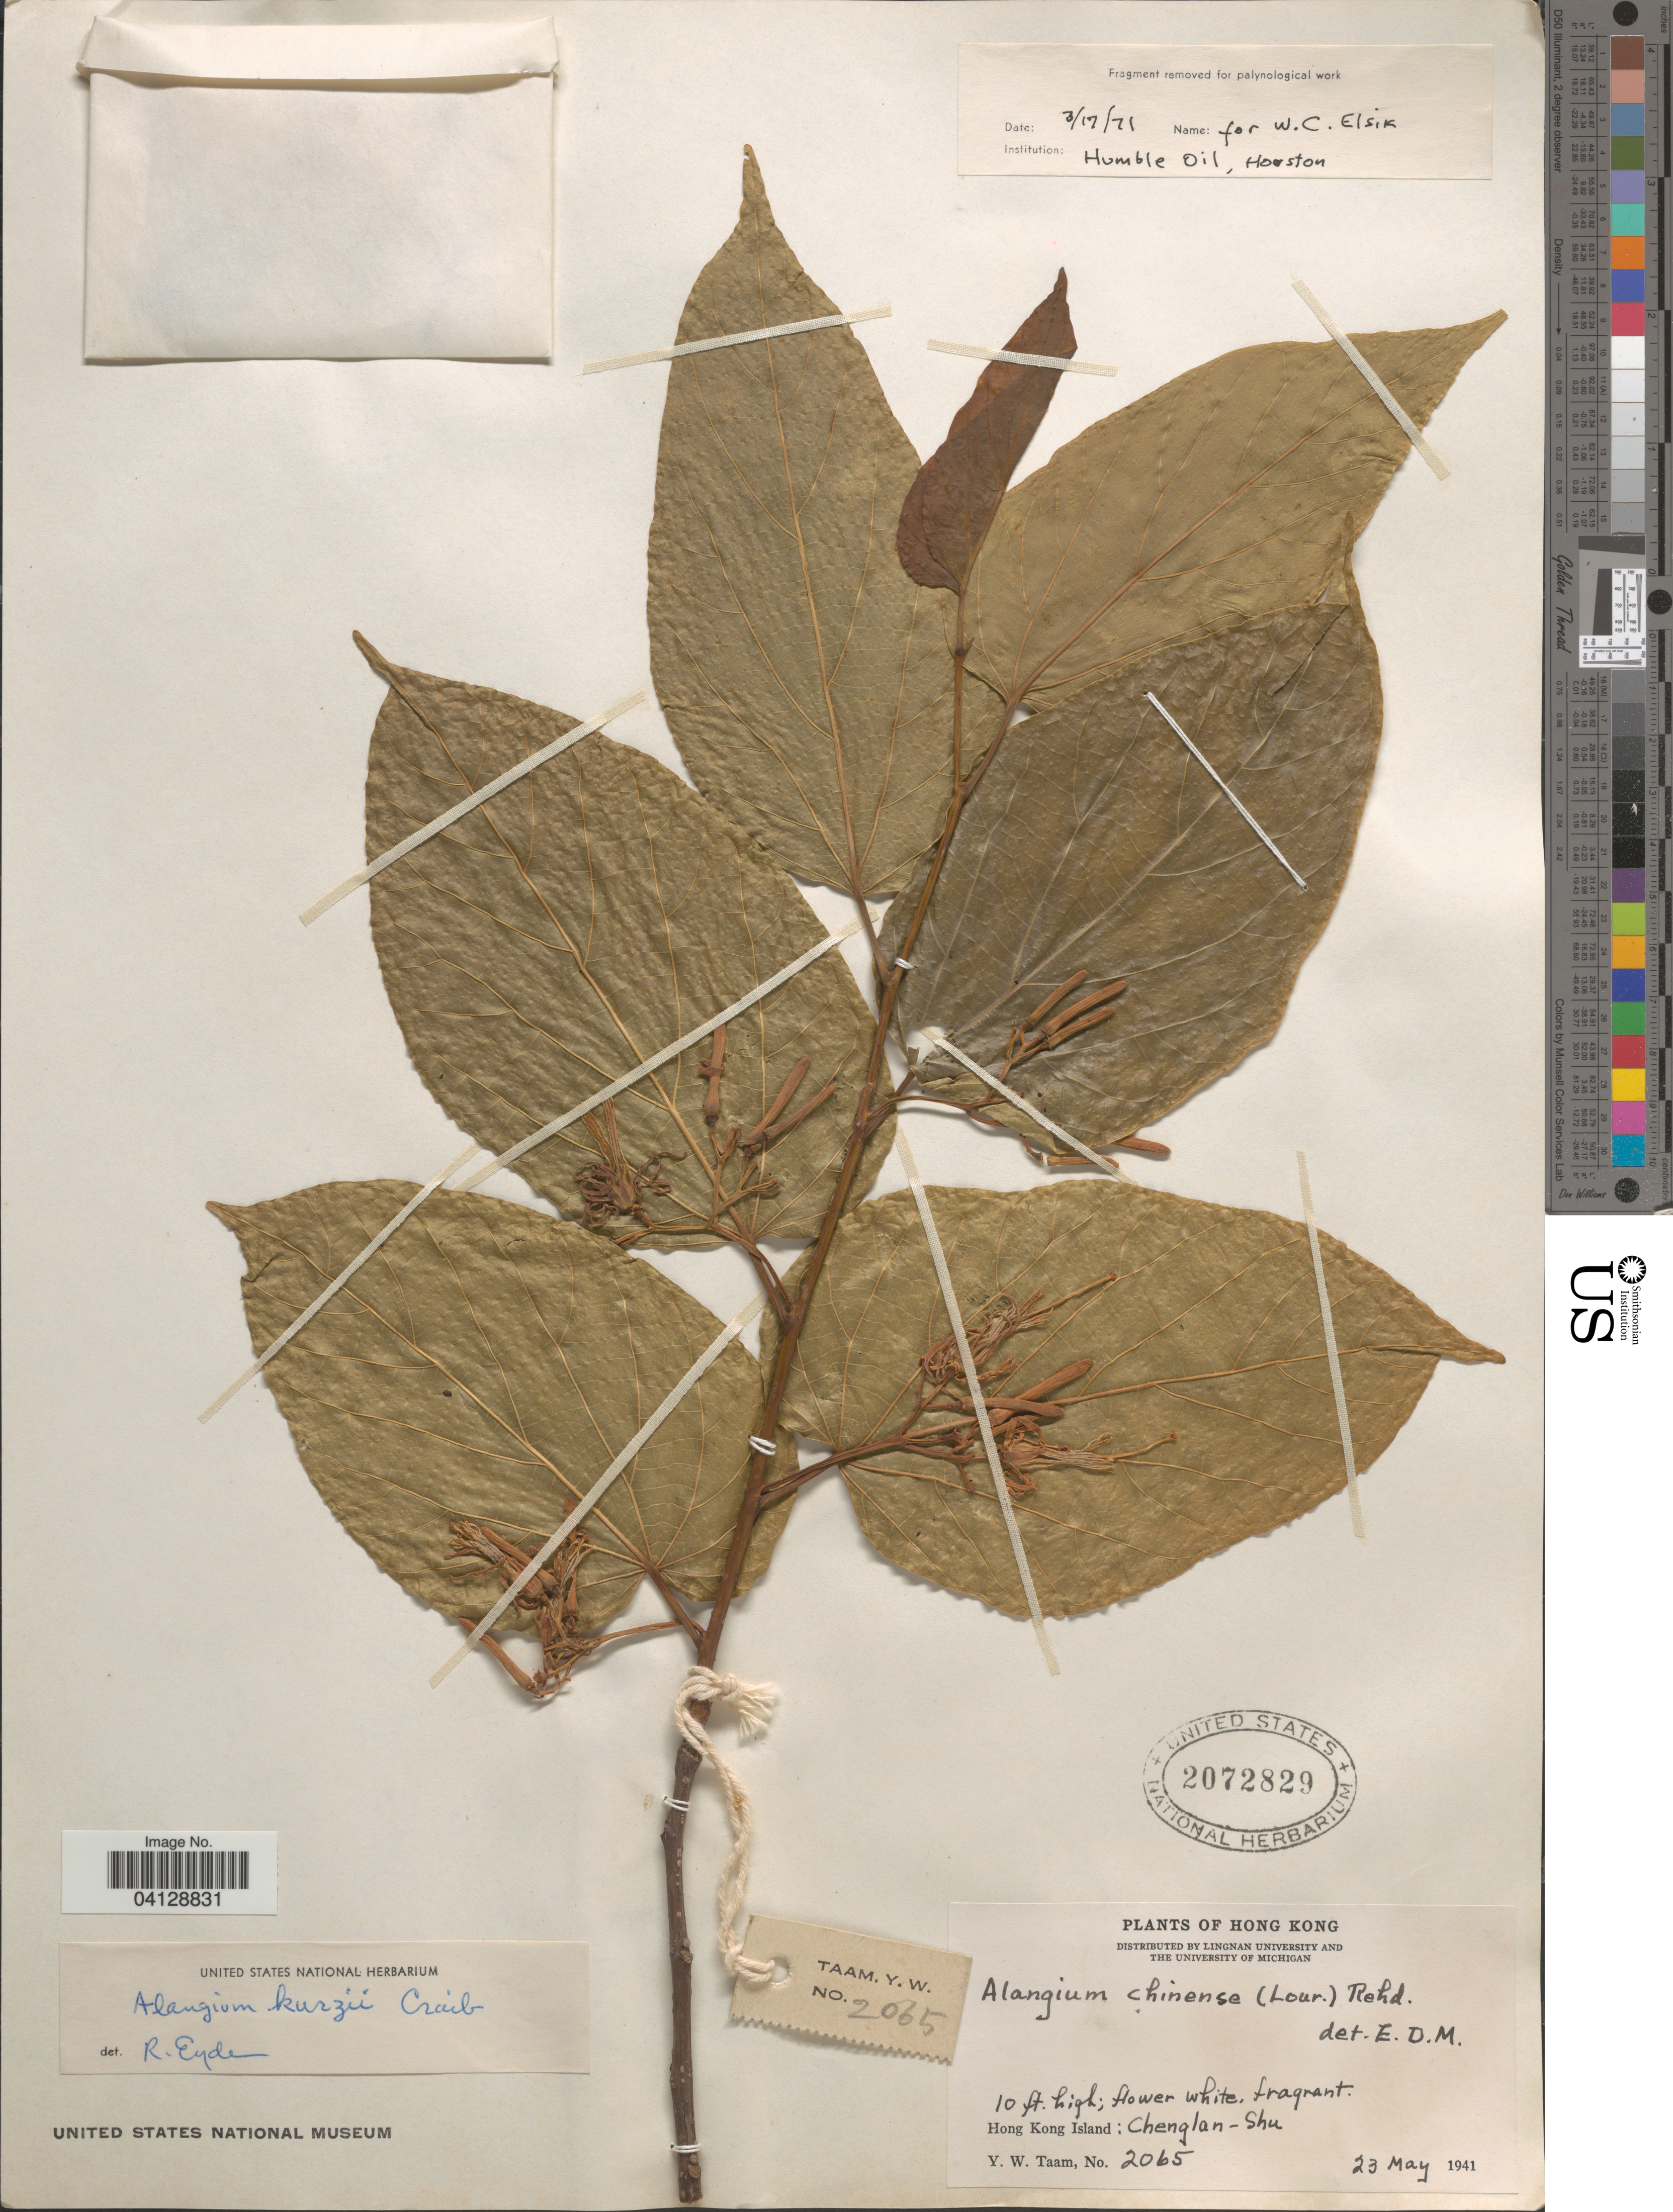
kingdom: Plantae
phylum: Tracheophyta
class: Magnoliopsida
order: Cornales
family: Cornaceae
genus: Alangium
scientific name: Alangium kurzii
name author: Craib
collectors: Y. W. Taam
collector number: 2065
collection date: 1941-05-23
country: China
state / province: Hong Kong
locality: Hong Kong Island: Chenglan-Shu.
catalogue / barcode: US 2072829